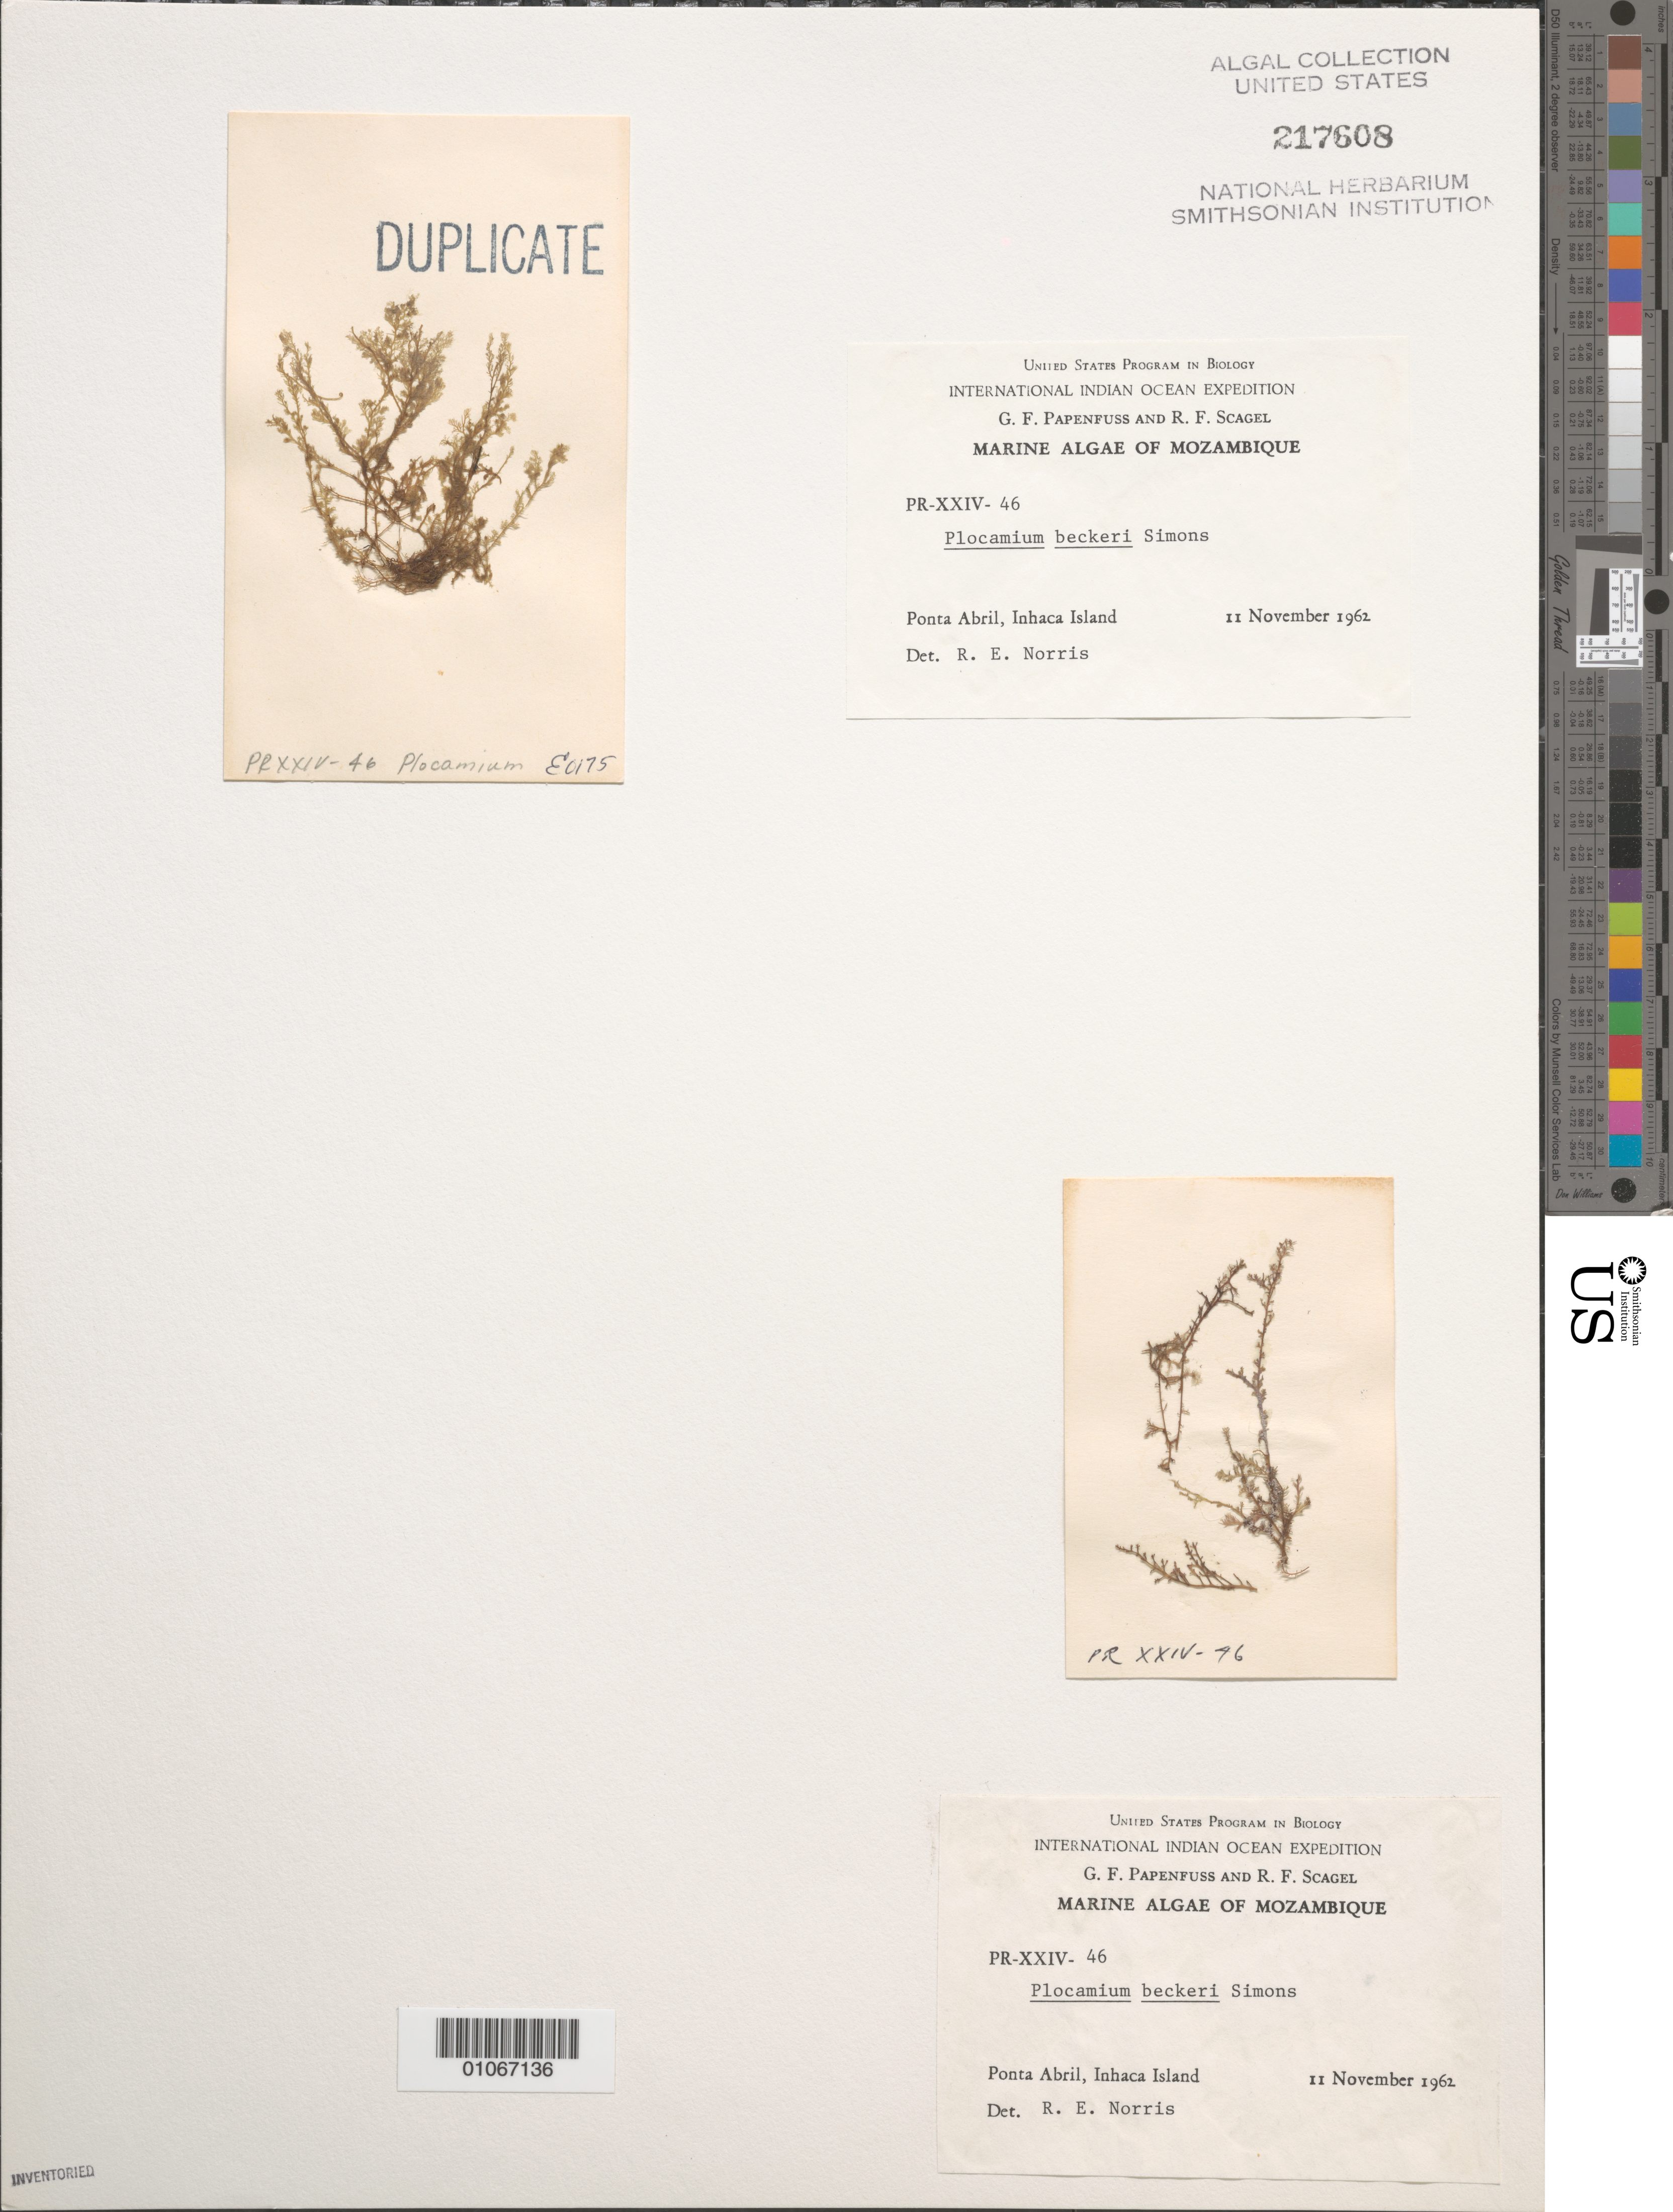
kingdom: Plantae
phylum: Rhodophyta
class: Florideophyceae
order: Plocamiales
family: Plocamiaceae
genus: Plocamium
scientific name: Plocamium beckeri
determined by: Norris, R. E.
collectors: G. Papenfuss & R. F. Scagel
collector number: PR-XXIV-46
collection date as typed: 11 Nov 1962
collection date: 1962-11-11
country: Mozambique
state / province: Maputo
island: Inhaca Island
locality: Ponta Abril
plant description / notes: International Indian Ocean Expedition, 1962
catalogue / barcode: US 217608